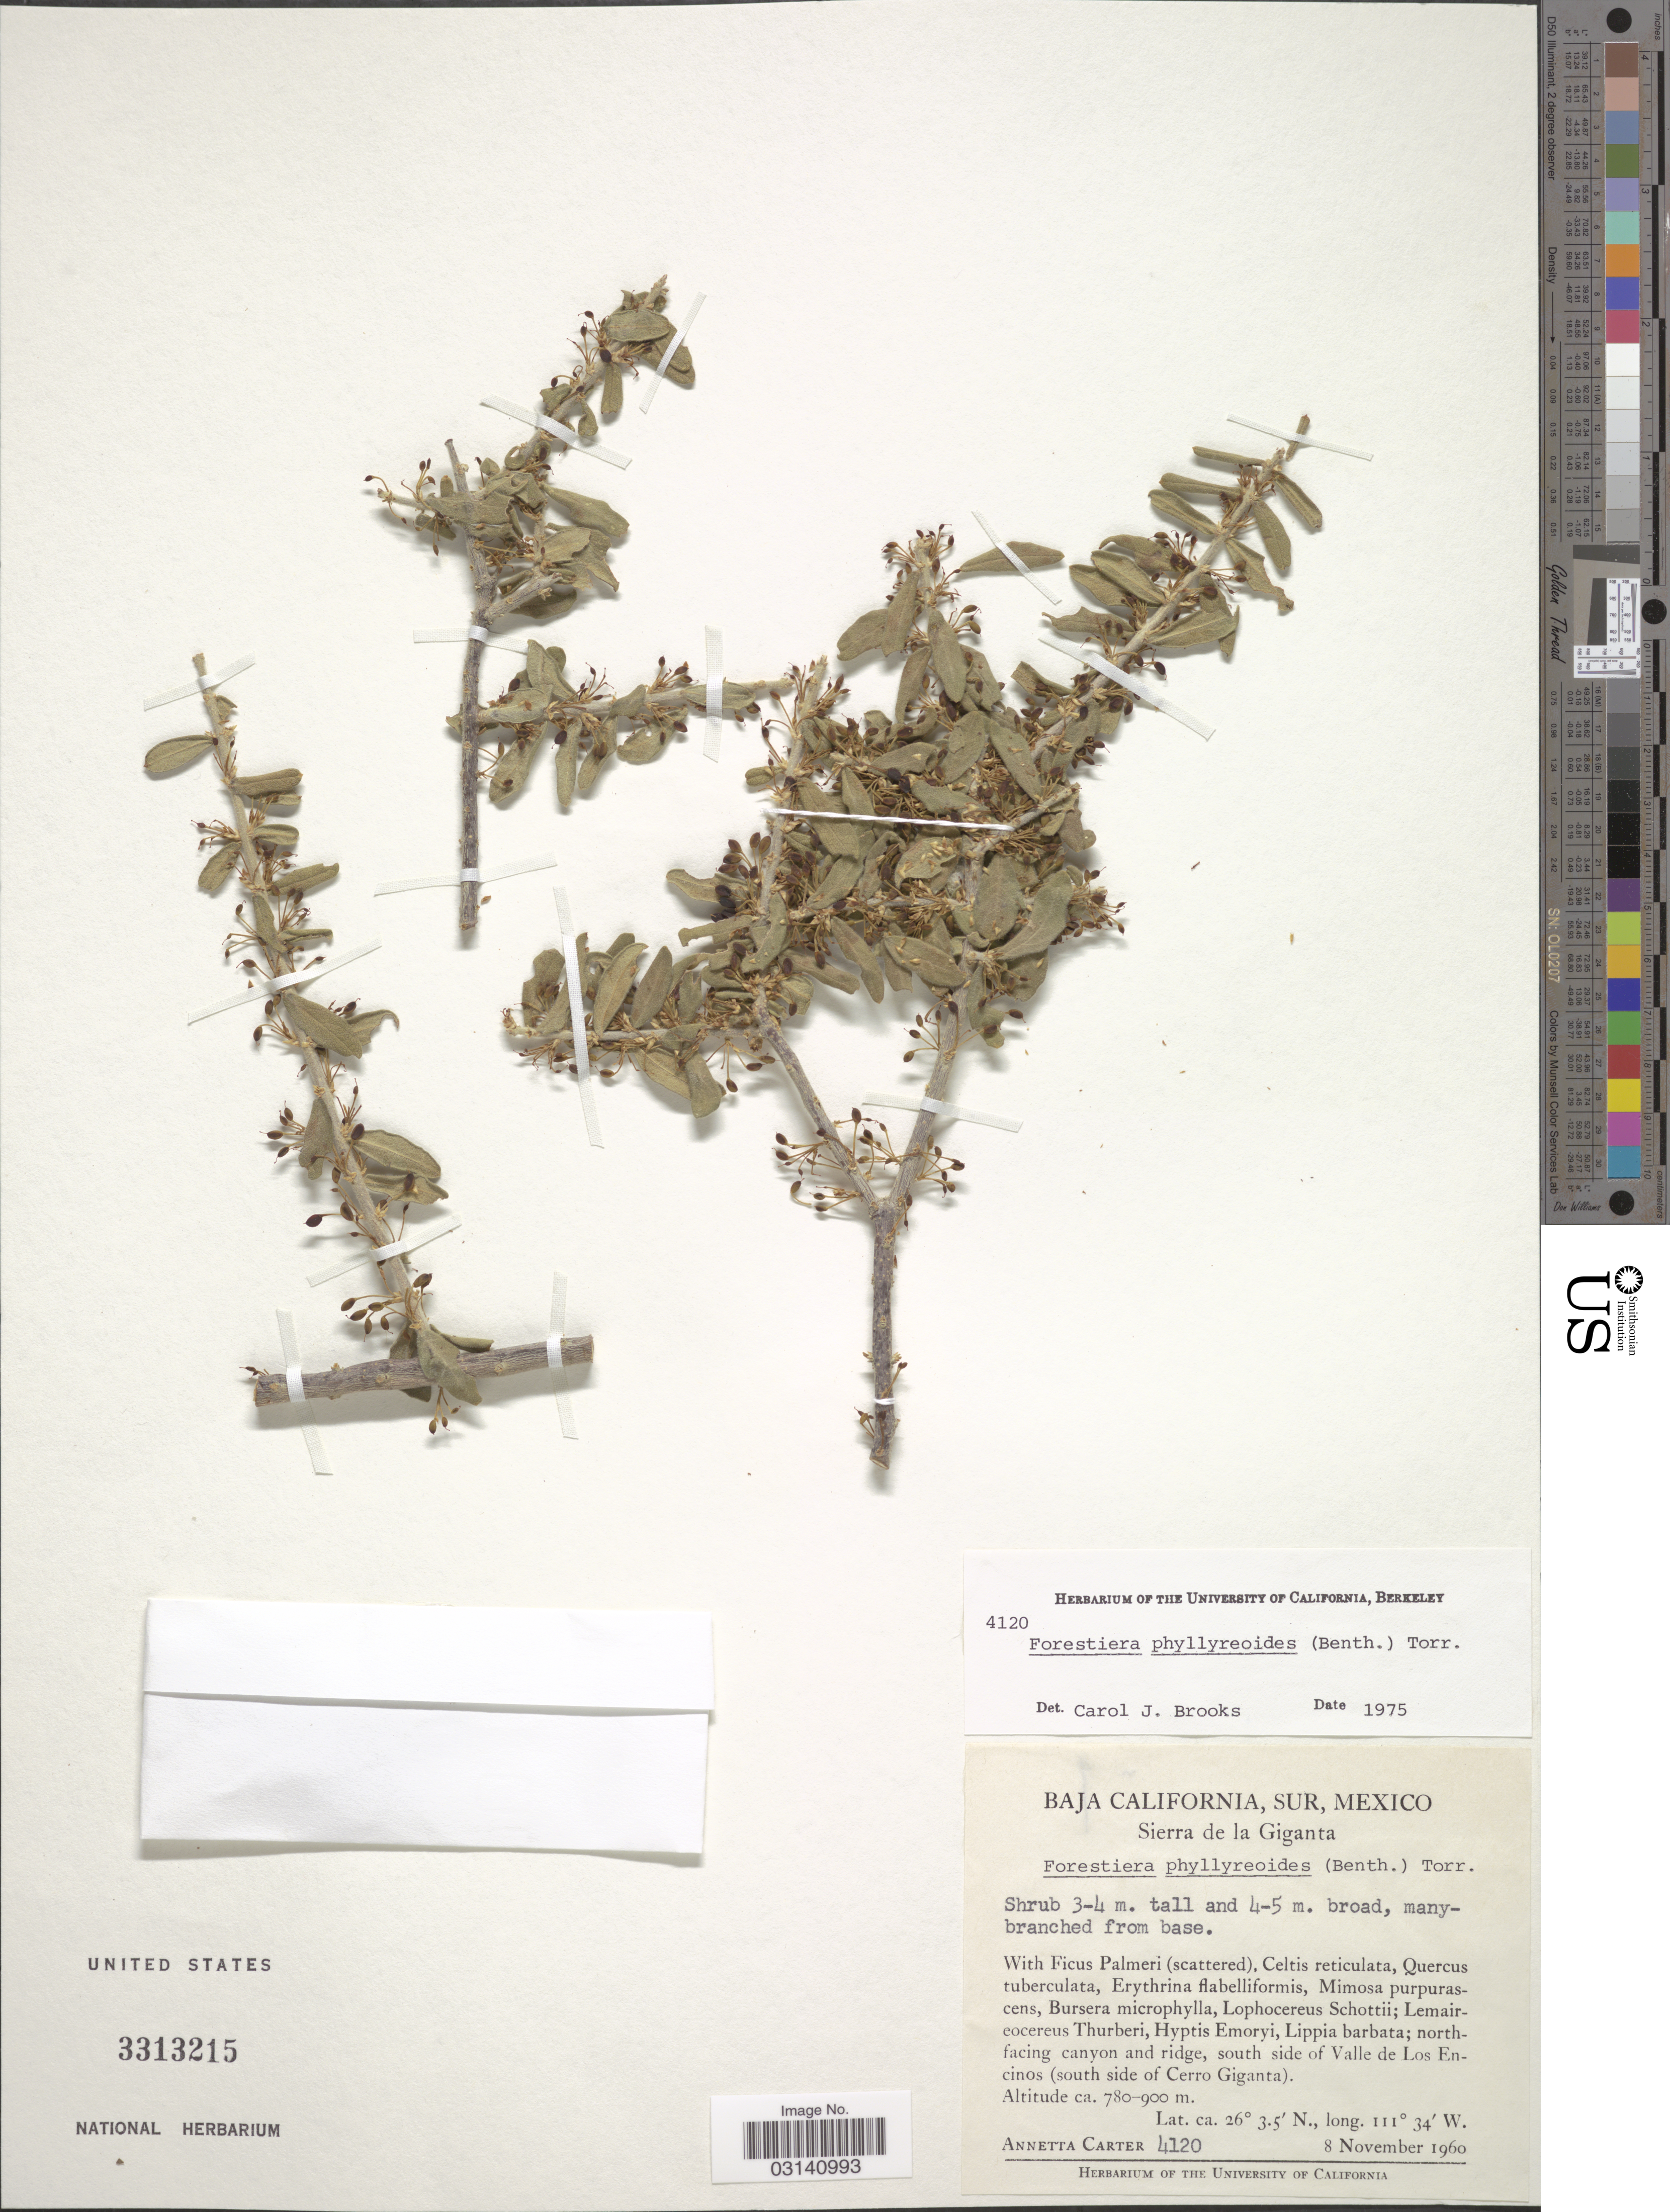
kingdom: Plantae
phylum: Tracheophyta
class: Magnoliopsida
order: Lamiales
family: Oleaceae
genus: Forestiera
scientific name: Forestiera phillyreoides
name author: (Benth.) Torr.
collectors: A. Carter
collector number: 4120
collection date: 1960-11-08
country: Mexico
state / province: Baja California Sur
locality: Sierra de la Giganta. Northfacing canyon and ridge, south side of Valle de Los Encinos (south side of Cerro Giganta).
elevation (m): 780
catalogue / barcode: US 3313215